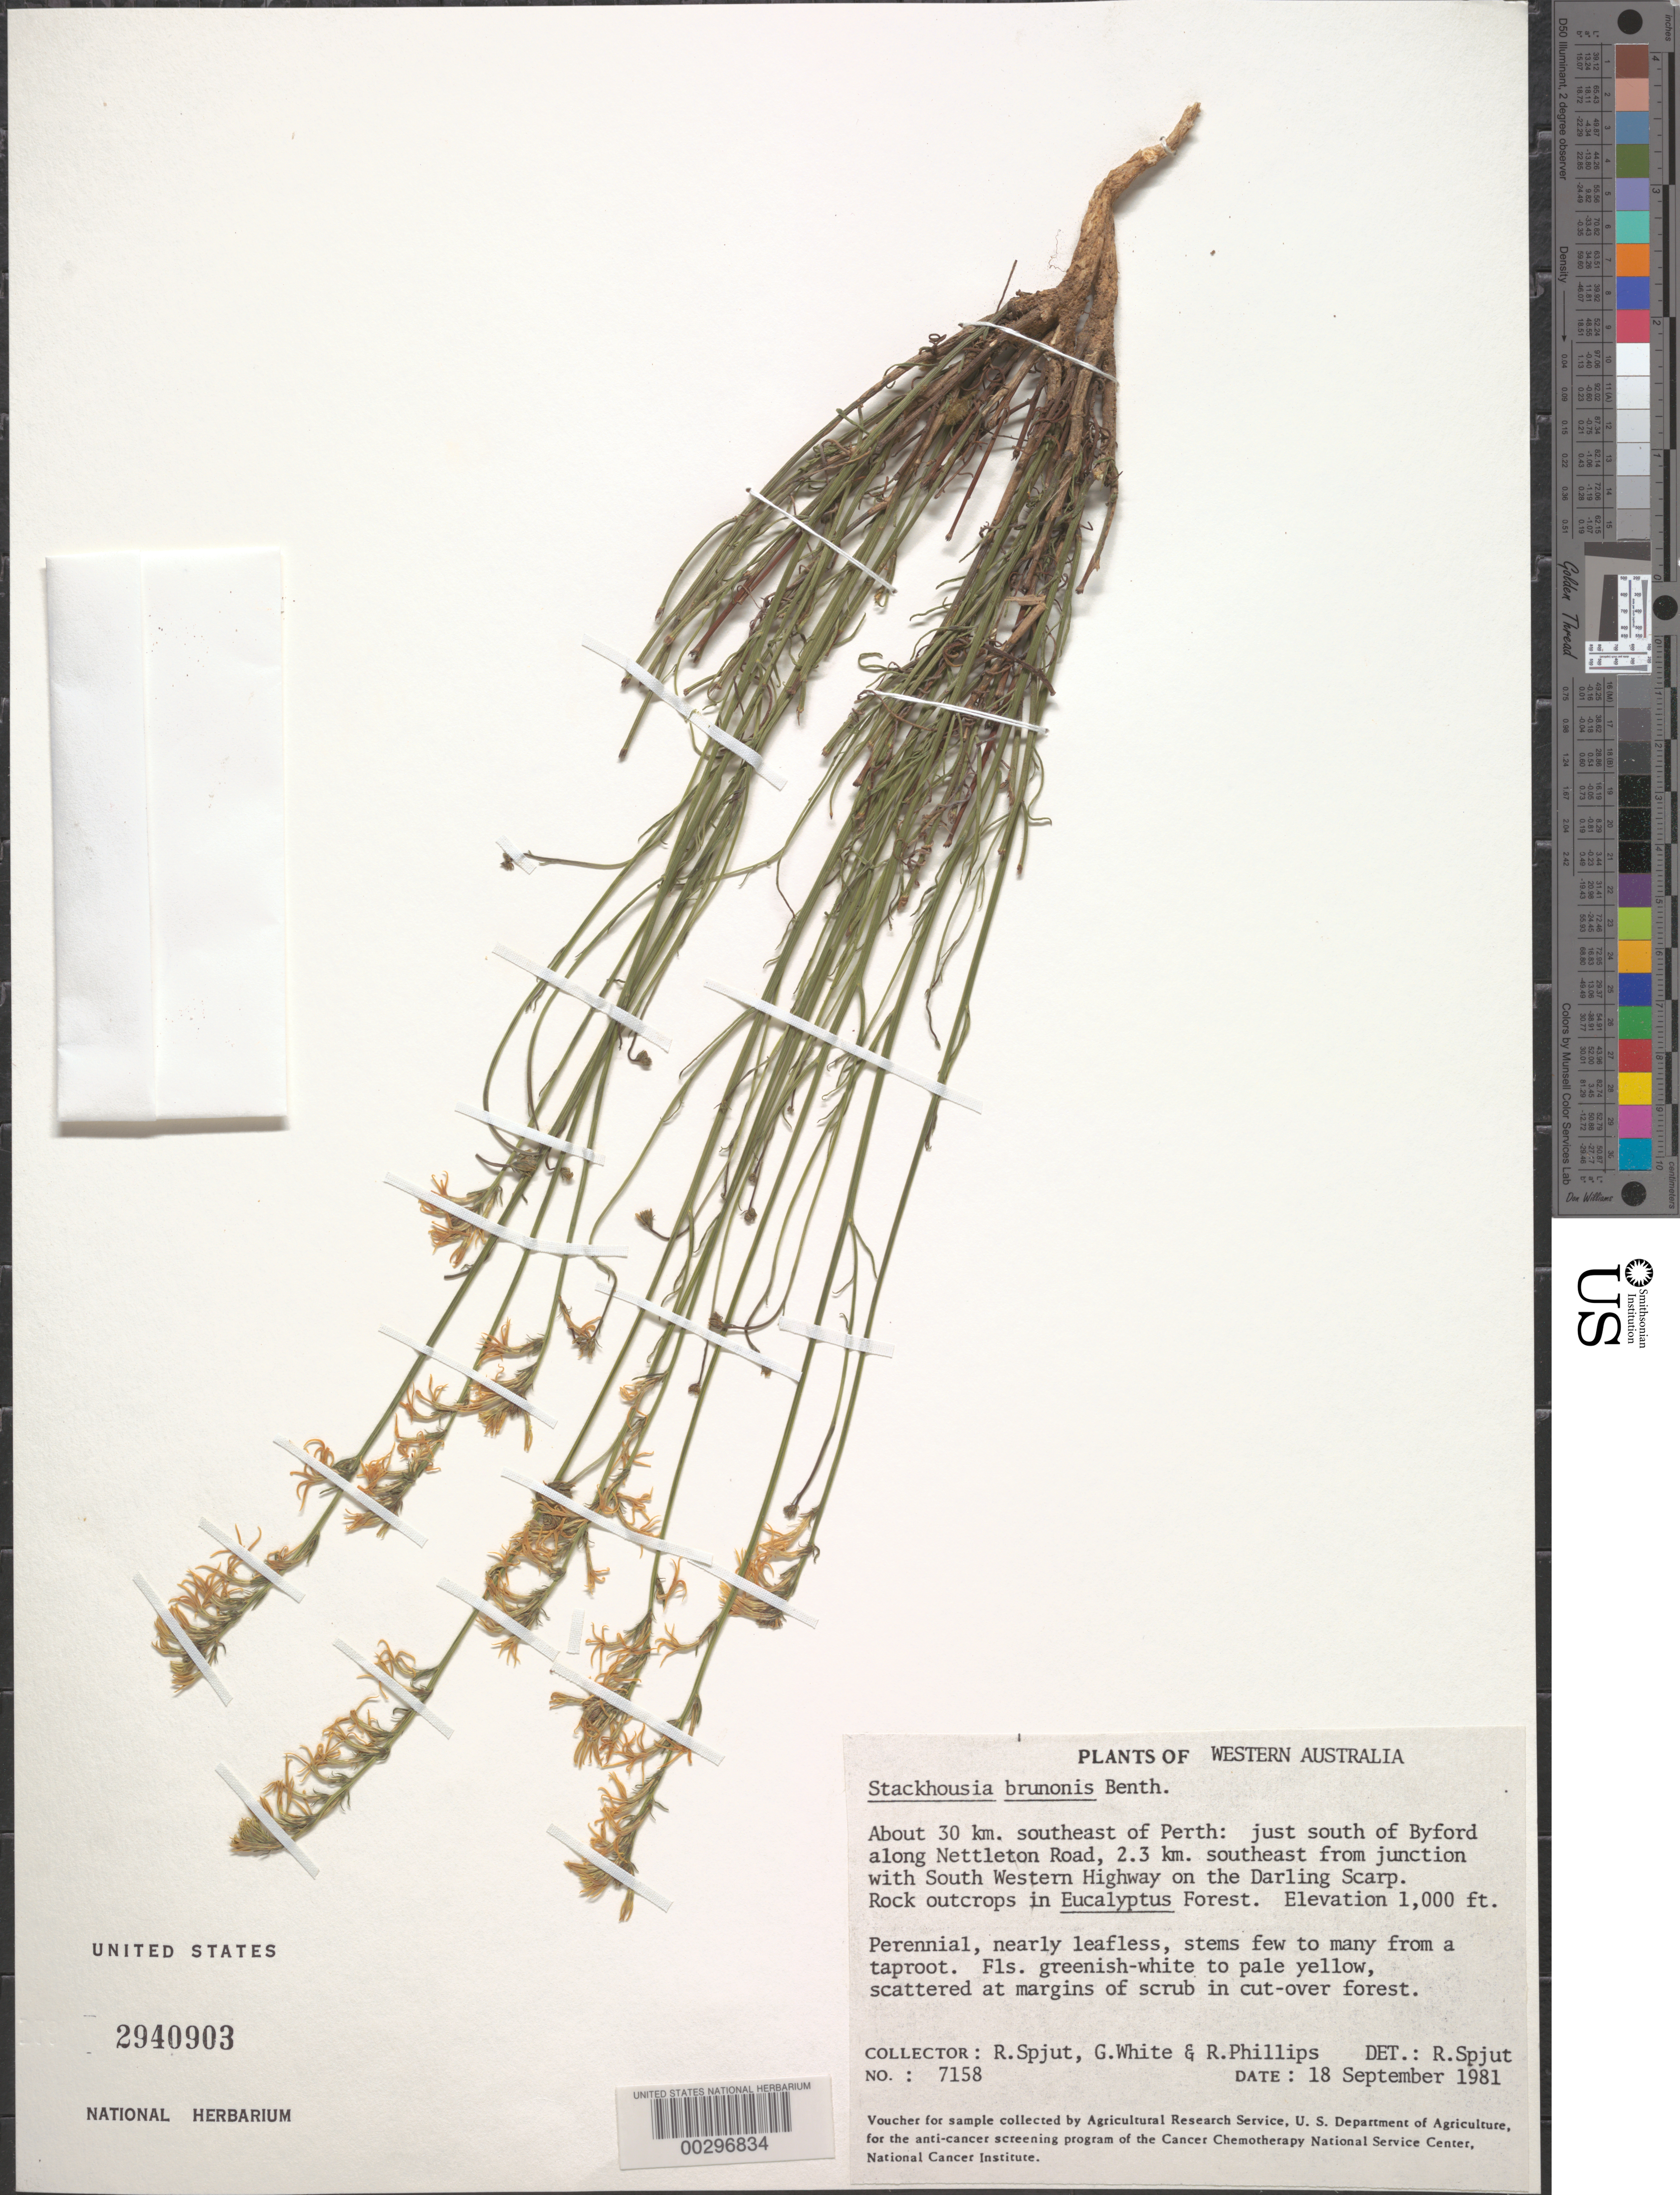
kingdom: Plantae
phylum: Tracheophyta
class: Magnoliopsida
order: Celastrales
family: Celastraceae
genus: Tripterococcus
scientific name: Tripterococcus brunonis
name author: Endl.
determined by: Strong, Mark T., (BOT), Smithsonian Institution - National Museum of Natural History (UNITED STATES)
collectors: R. Spjut, G. White & R. Phillips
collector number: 7158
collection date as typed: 18 Sep 1981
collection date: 1981-09-18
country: Australia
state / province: Western Australia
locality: Se of perth, s of byford on nettleton rd, se of junct. with south western hwy., on the darling scarp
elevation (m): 305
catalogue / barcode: US 2940903